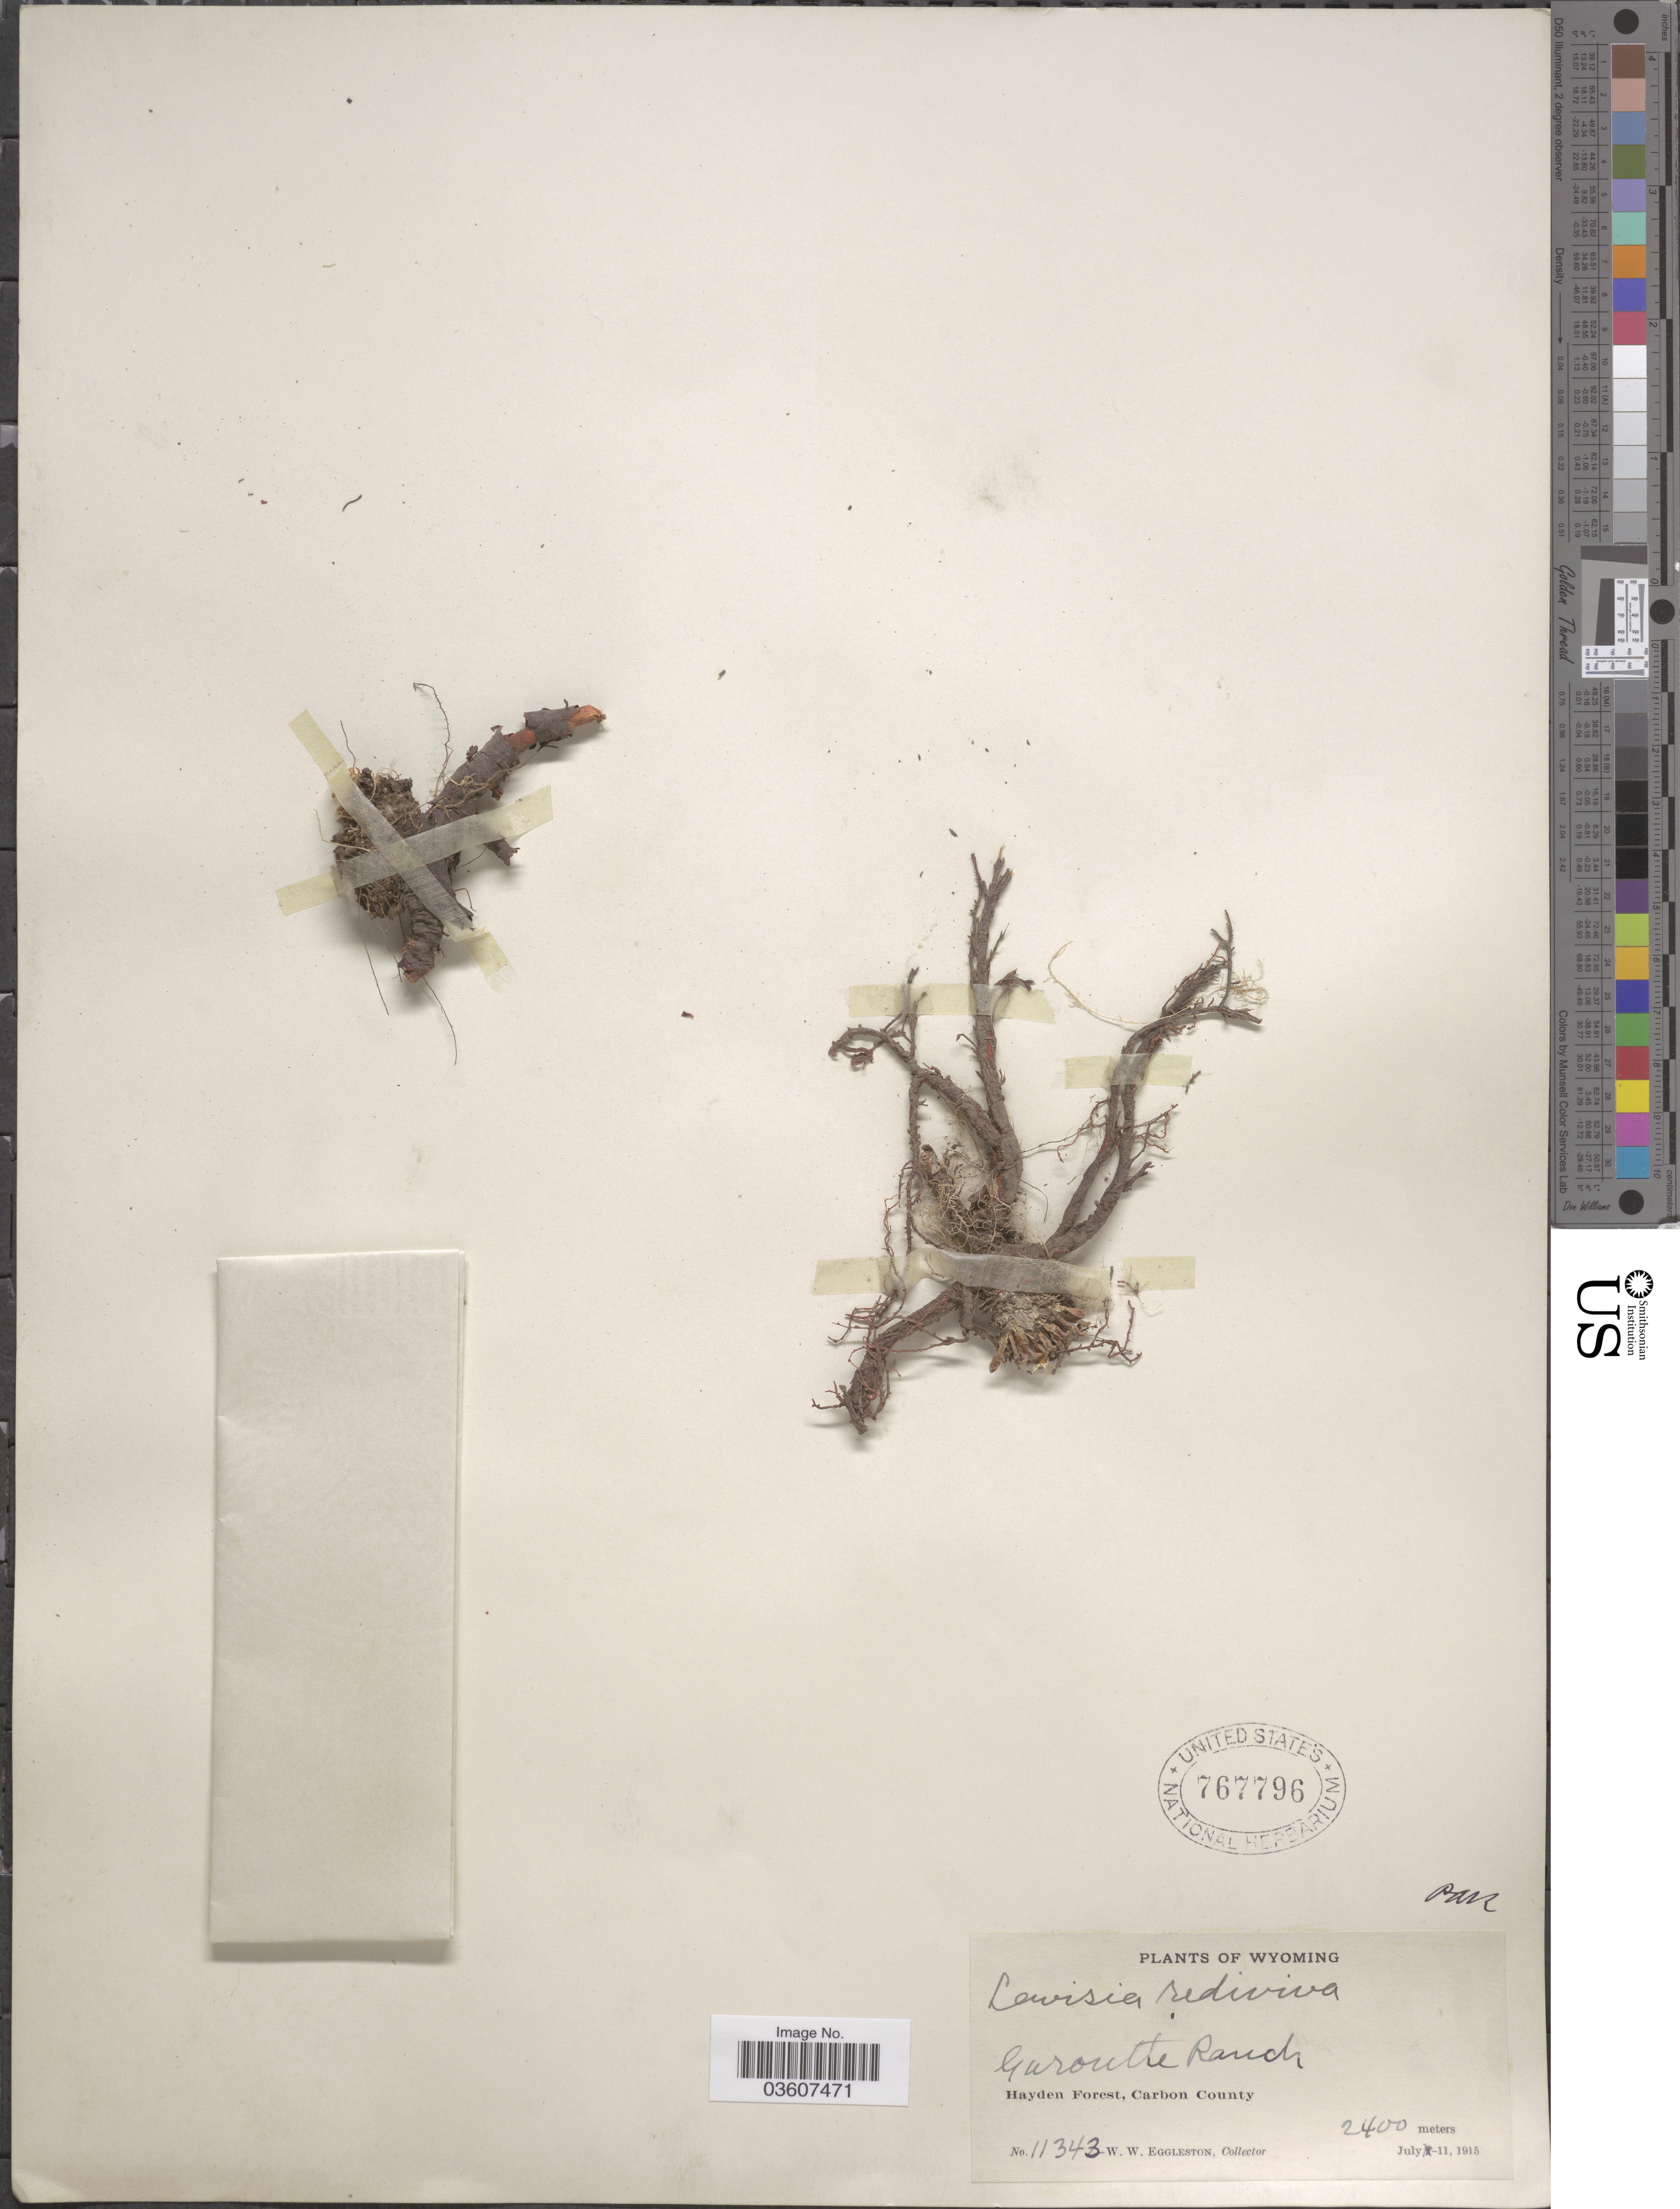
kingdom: Plantae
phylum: Tracheophyta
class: Magnoliopsida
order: Caryophyllales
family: Montiaceae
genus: Lewisia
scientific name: Lewisia rediviva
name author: Pursh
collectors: W. W. Eggleston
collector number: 11343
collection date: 1915-07-01/1915-07-11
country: United States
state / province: Wyoming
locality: Garoutte Ranch. Hayden Forest, Carbon County.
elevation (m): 2400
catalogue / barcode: US 767796